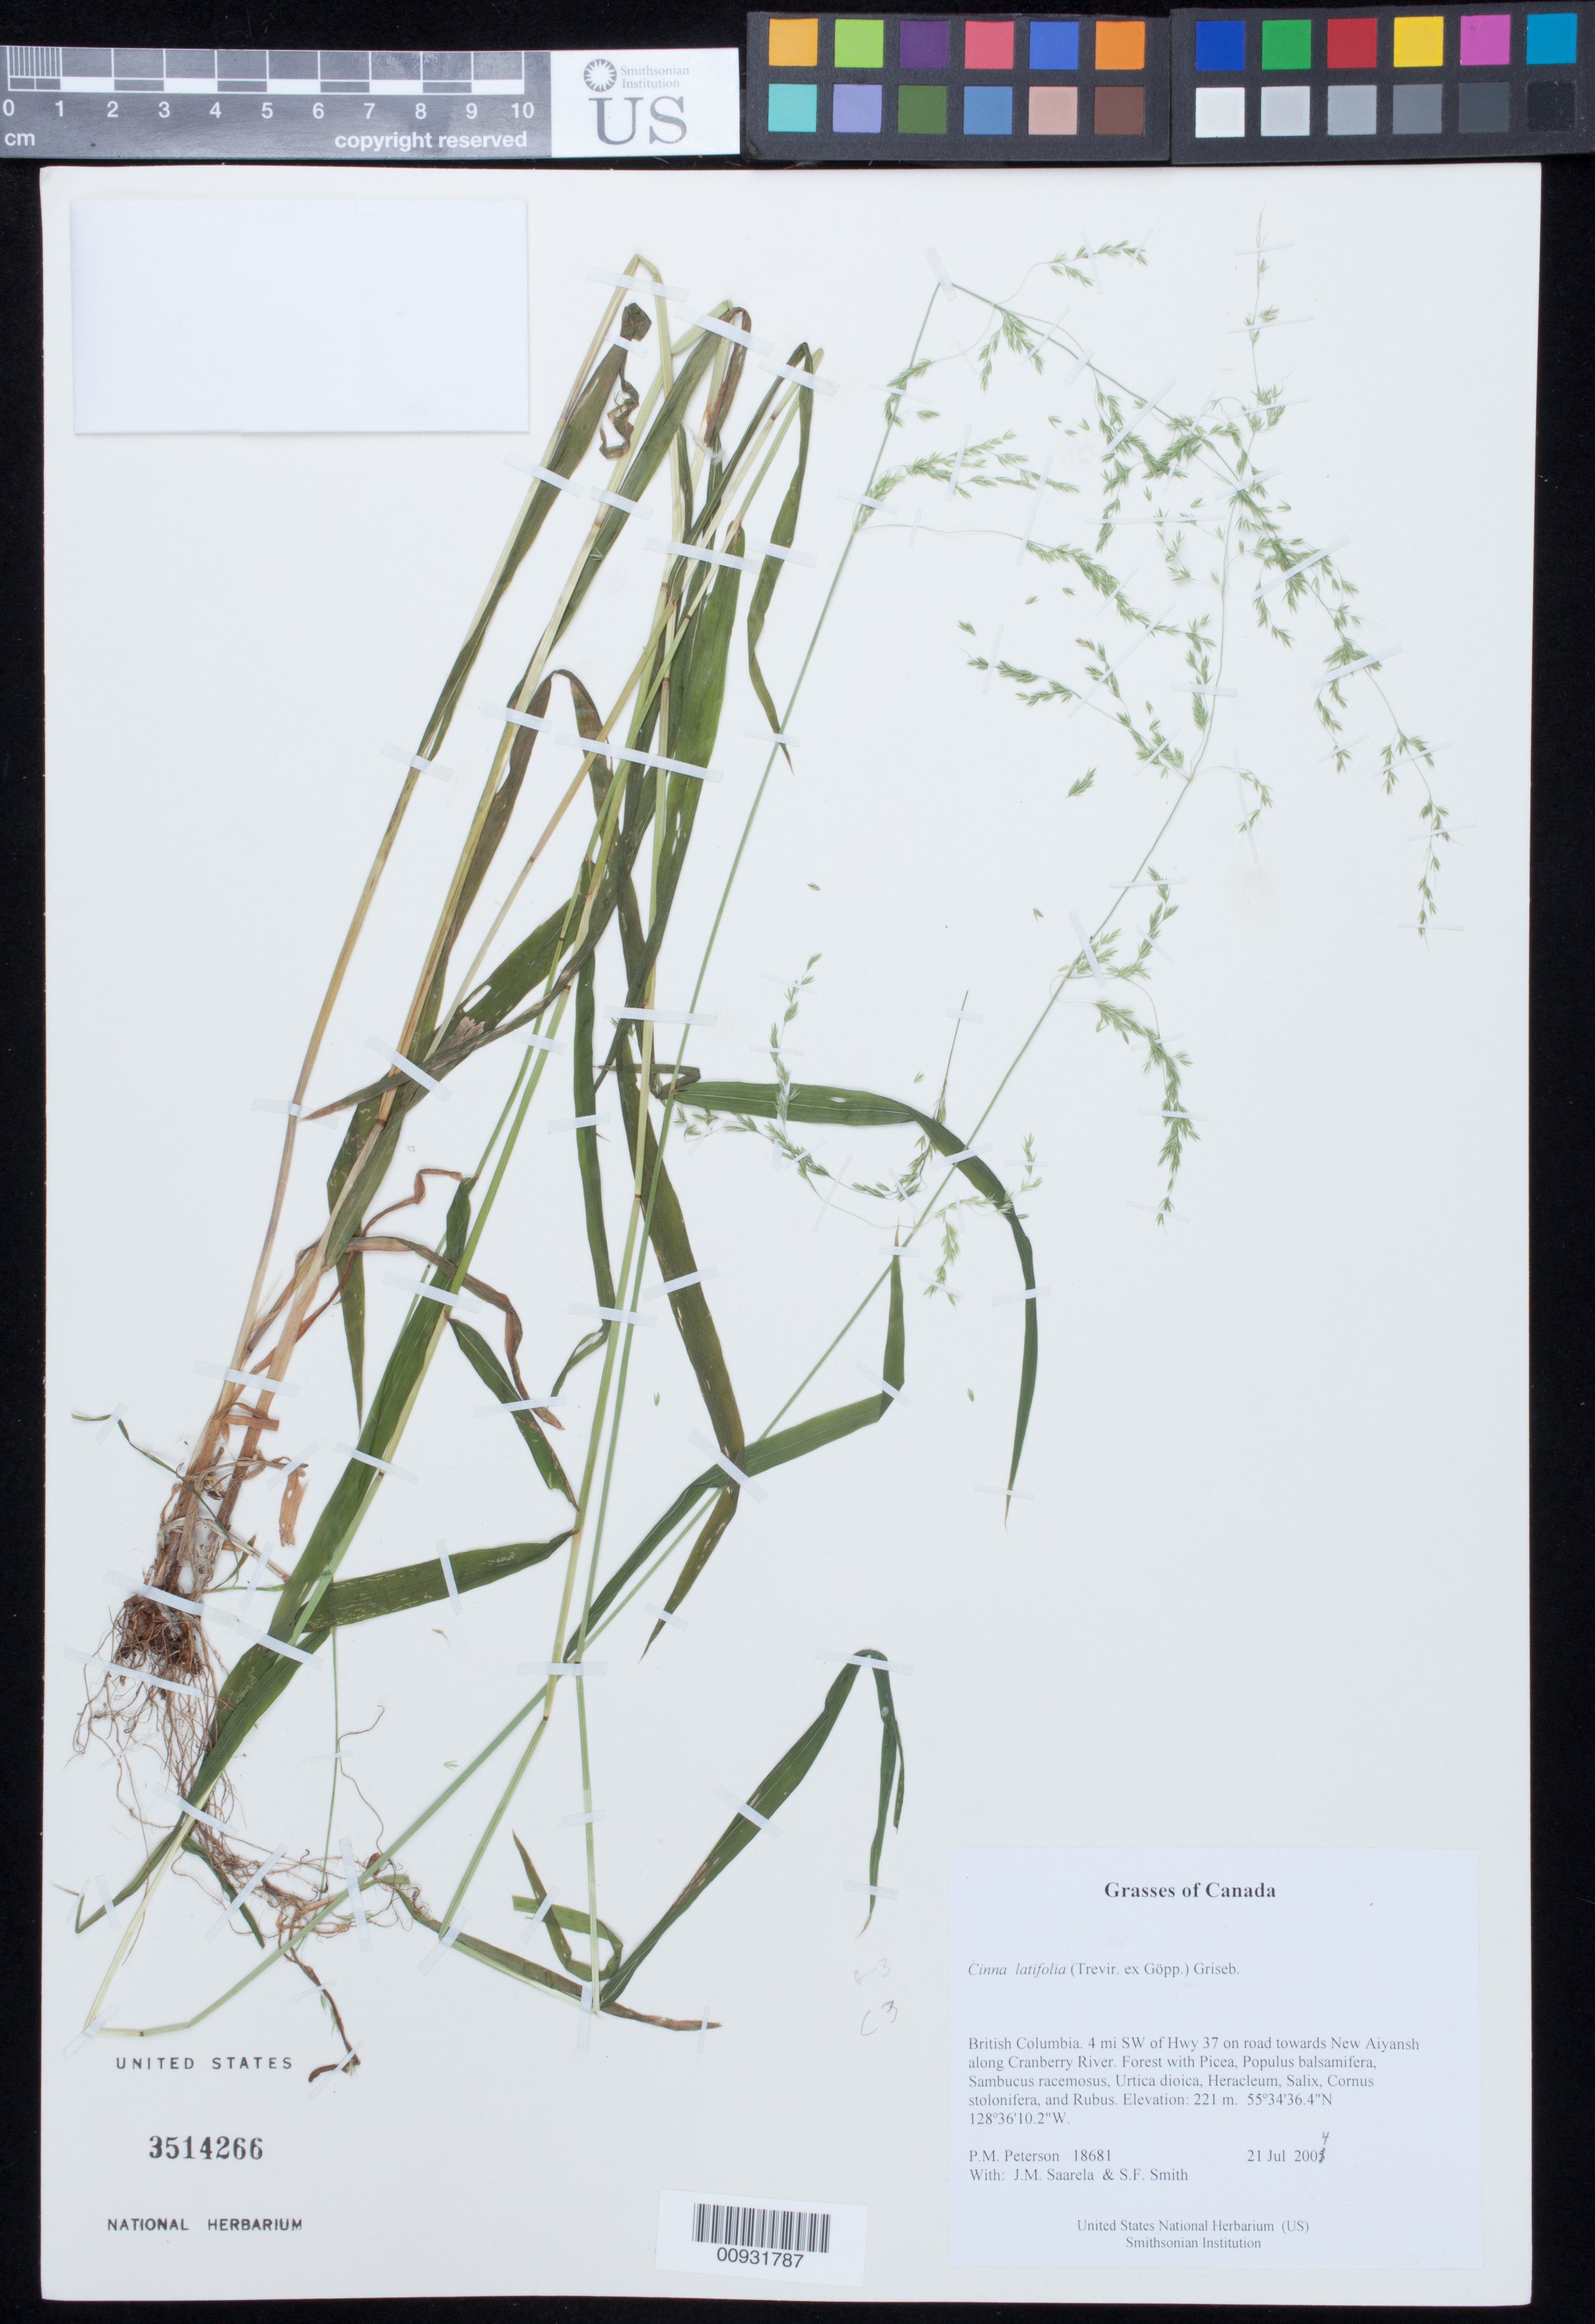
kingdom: Plantae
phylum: Tracheophyta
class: Liliopsida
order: Poales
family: Poaceae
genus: Cinna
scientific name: Cinna latifolia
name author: (Trevir. ex Goeppert) Griseb.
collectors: P. M. Peterson, J. Saarela & S.F. Smith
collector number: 18681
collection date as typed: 21 Jul 2004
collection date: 2004-07-21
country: Canada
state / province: British Columbia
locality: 4 mi SW of Hwy 37 on road towards New Aiyansh along Cranberry River. Forest with Picea, Populus balsamifera, Sambucus racemosus, Urtica dioica, Heracleum, Salix, Cornus stolonifera, and Rubus.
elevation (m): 221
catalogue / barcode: US 3514266